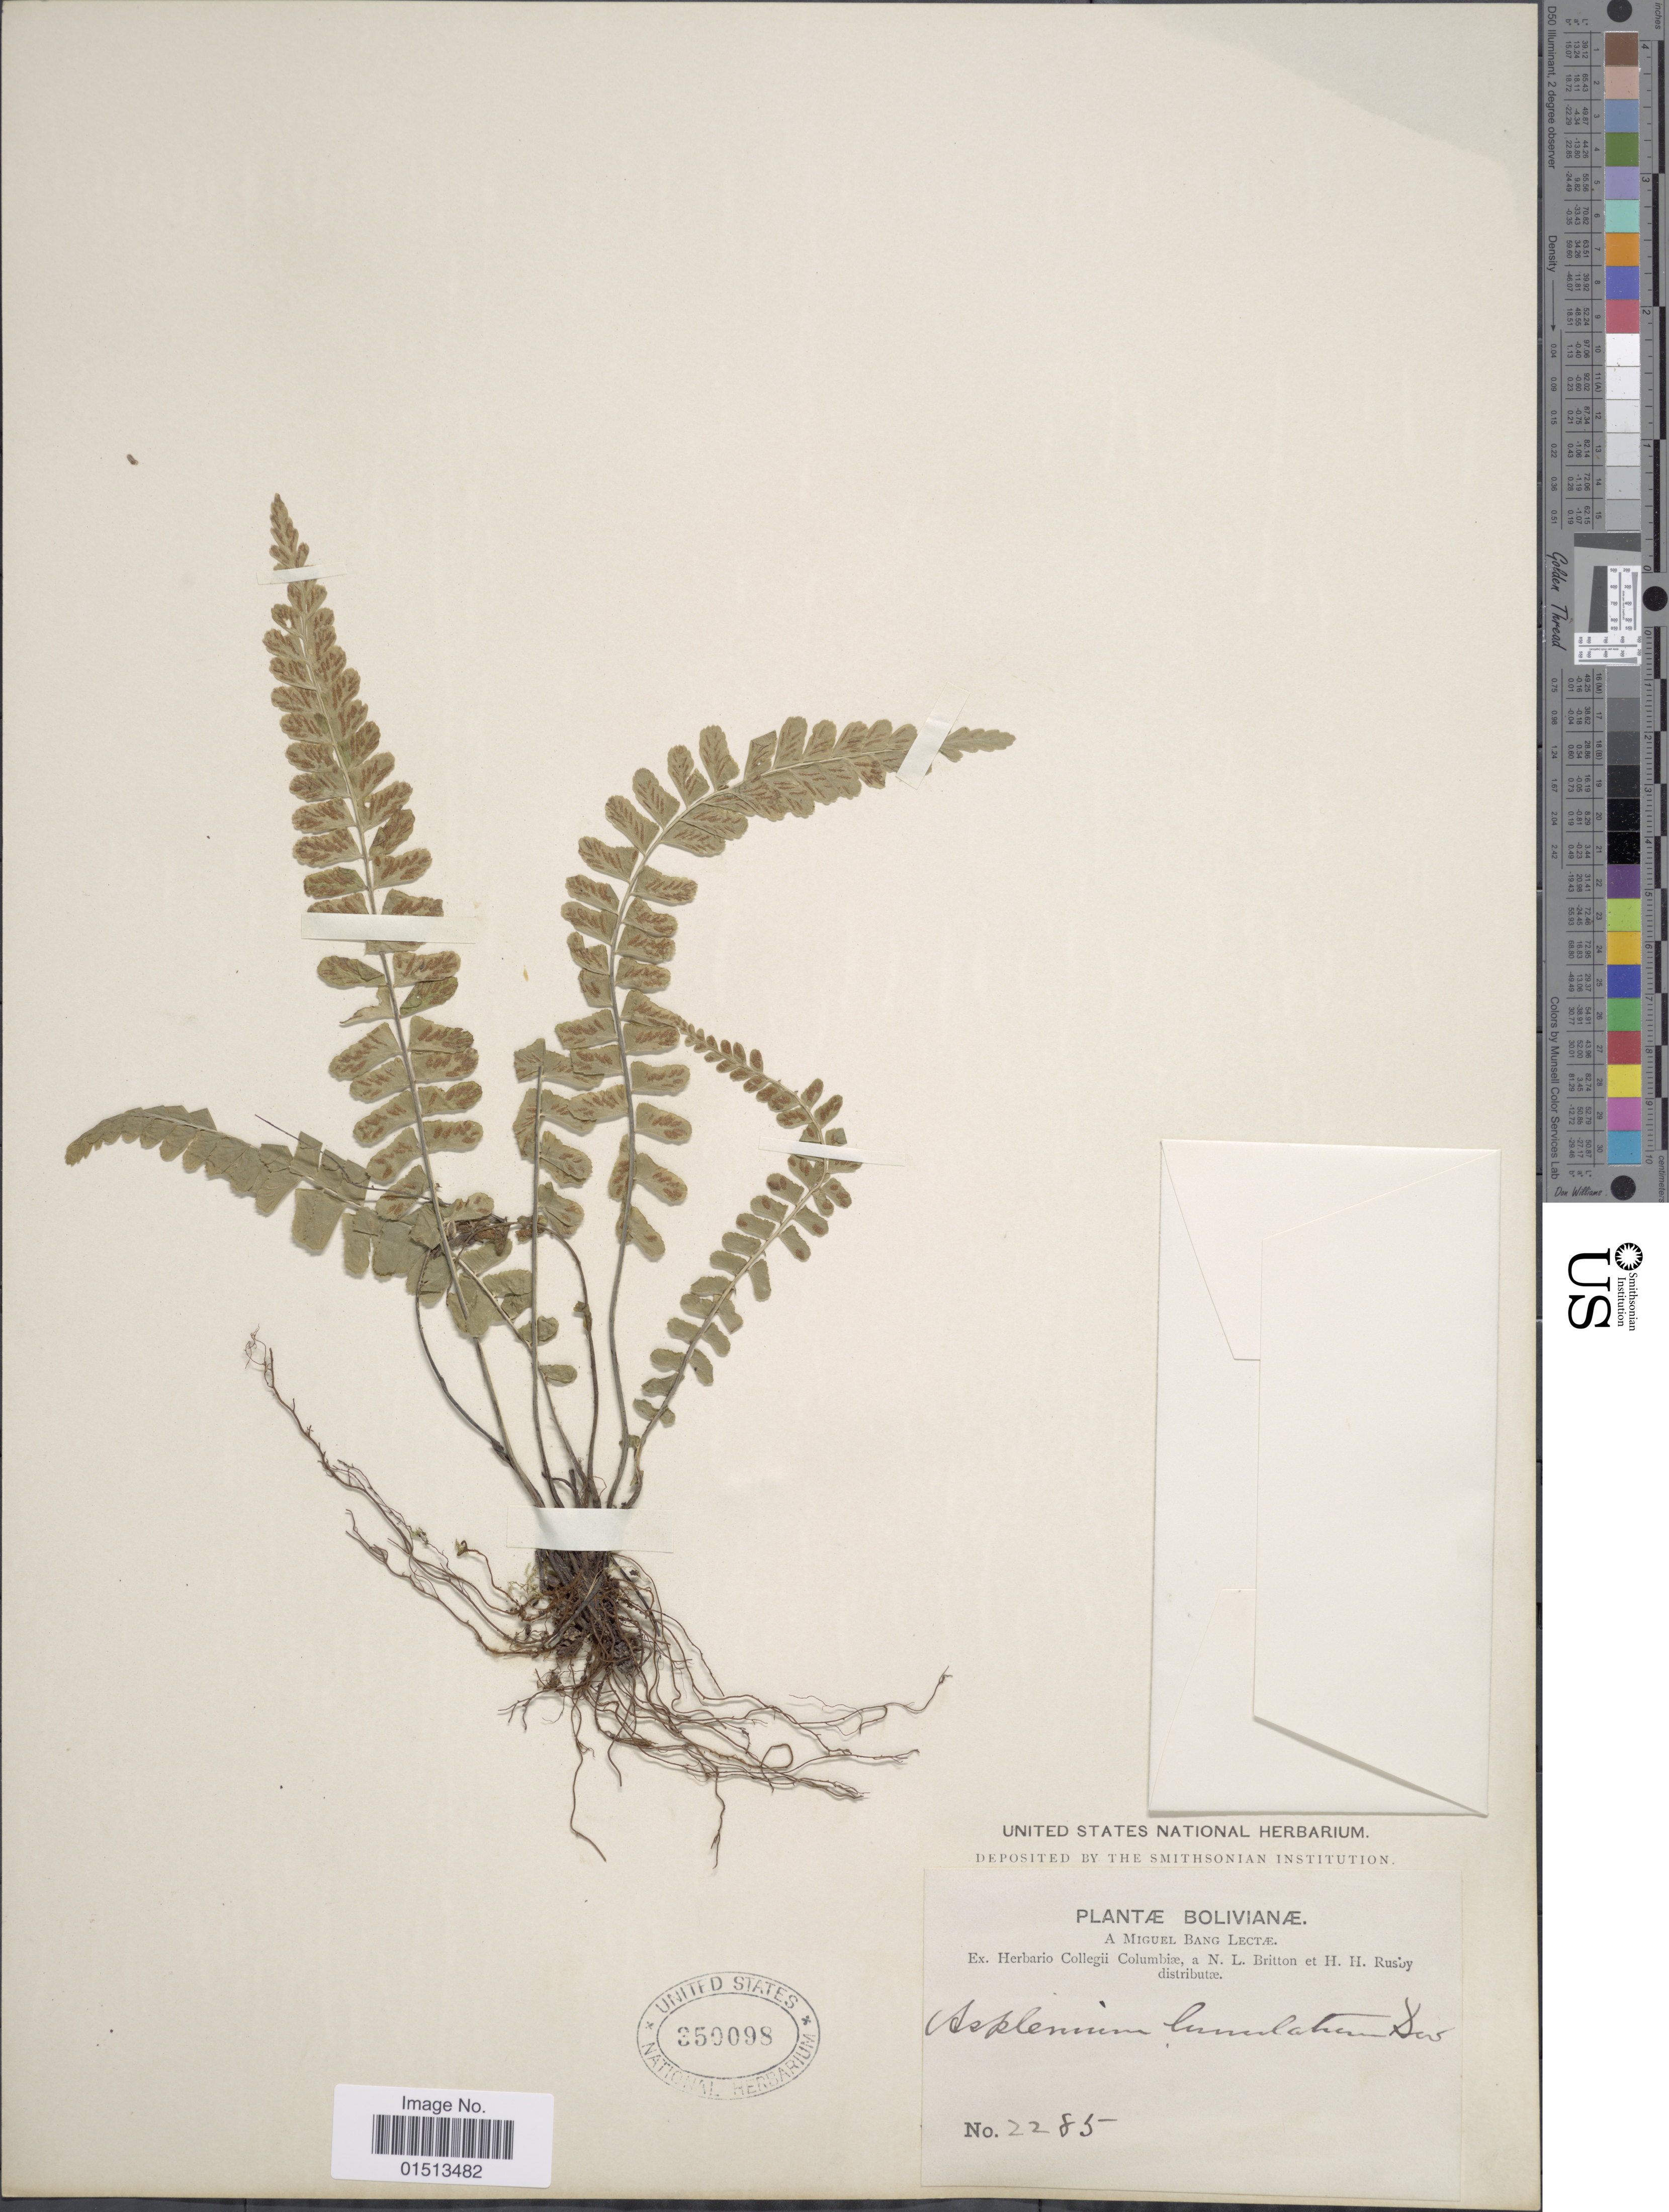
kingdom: Plantae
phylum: Tracheophyta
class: Polypodiopsida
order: Polypodiales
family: Aspleniaceae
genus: Asplenium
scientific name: Asplenium sp.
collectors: M. Bang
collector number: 2285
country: Bolivia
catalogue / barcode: US 350098